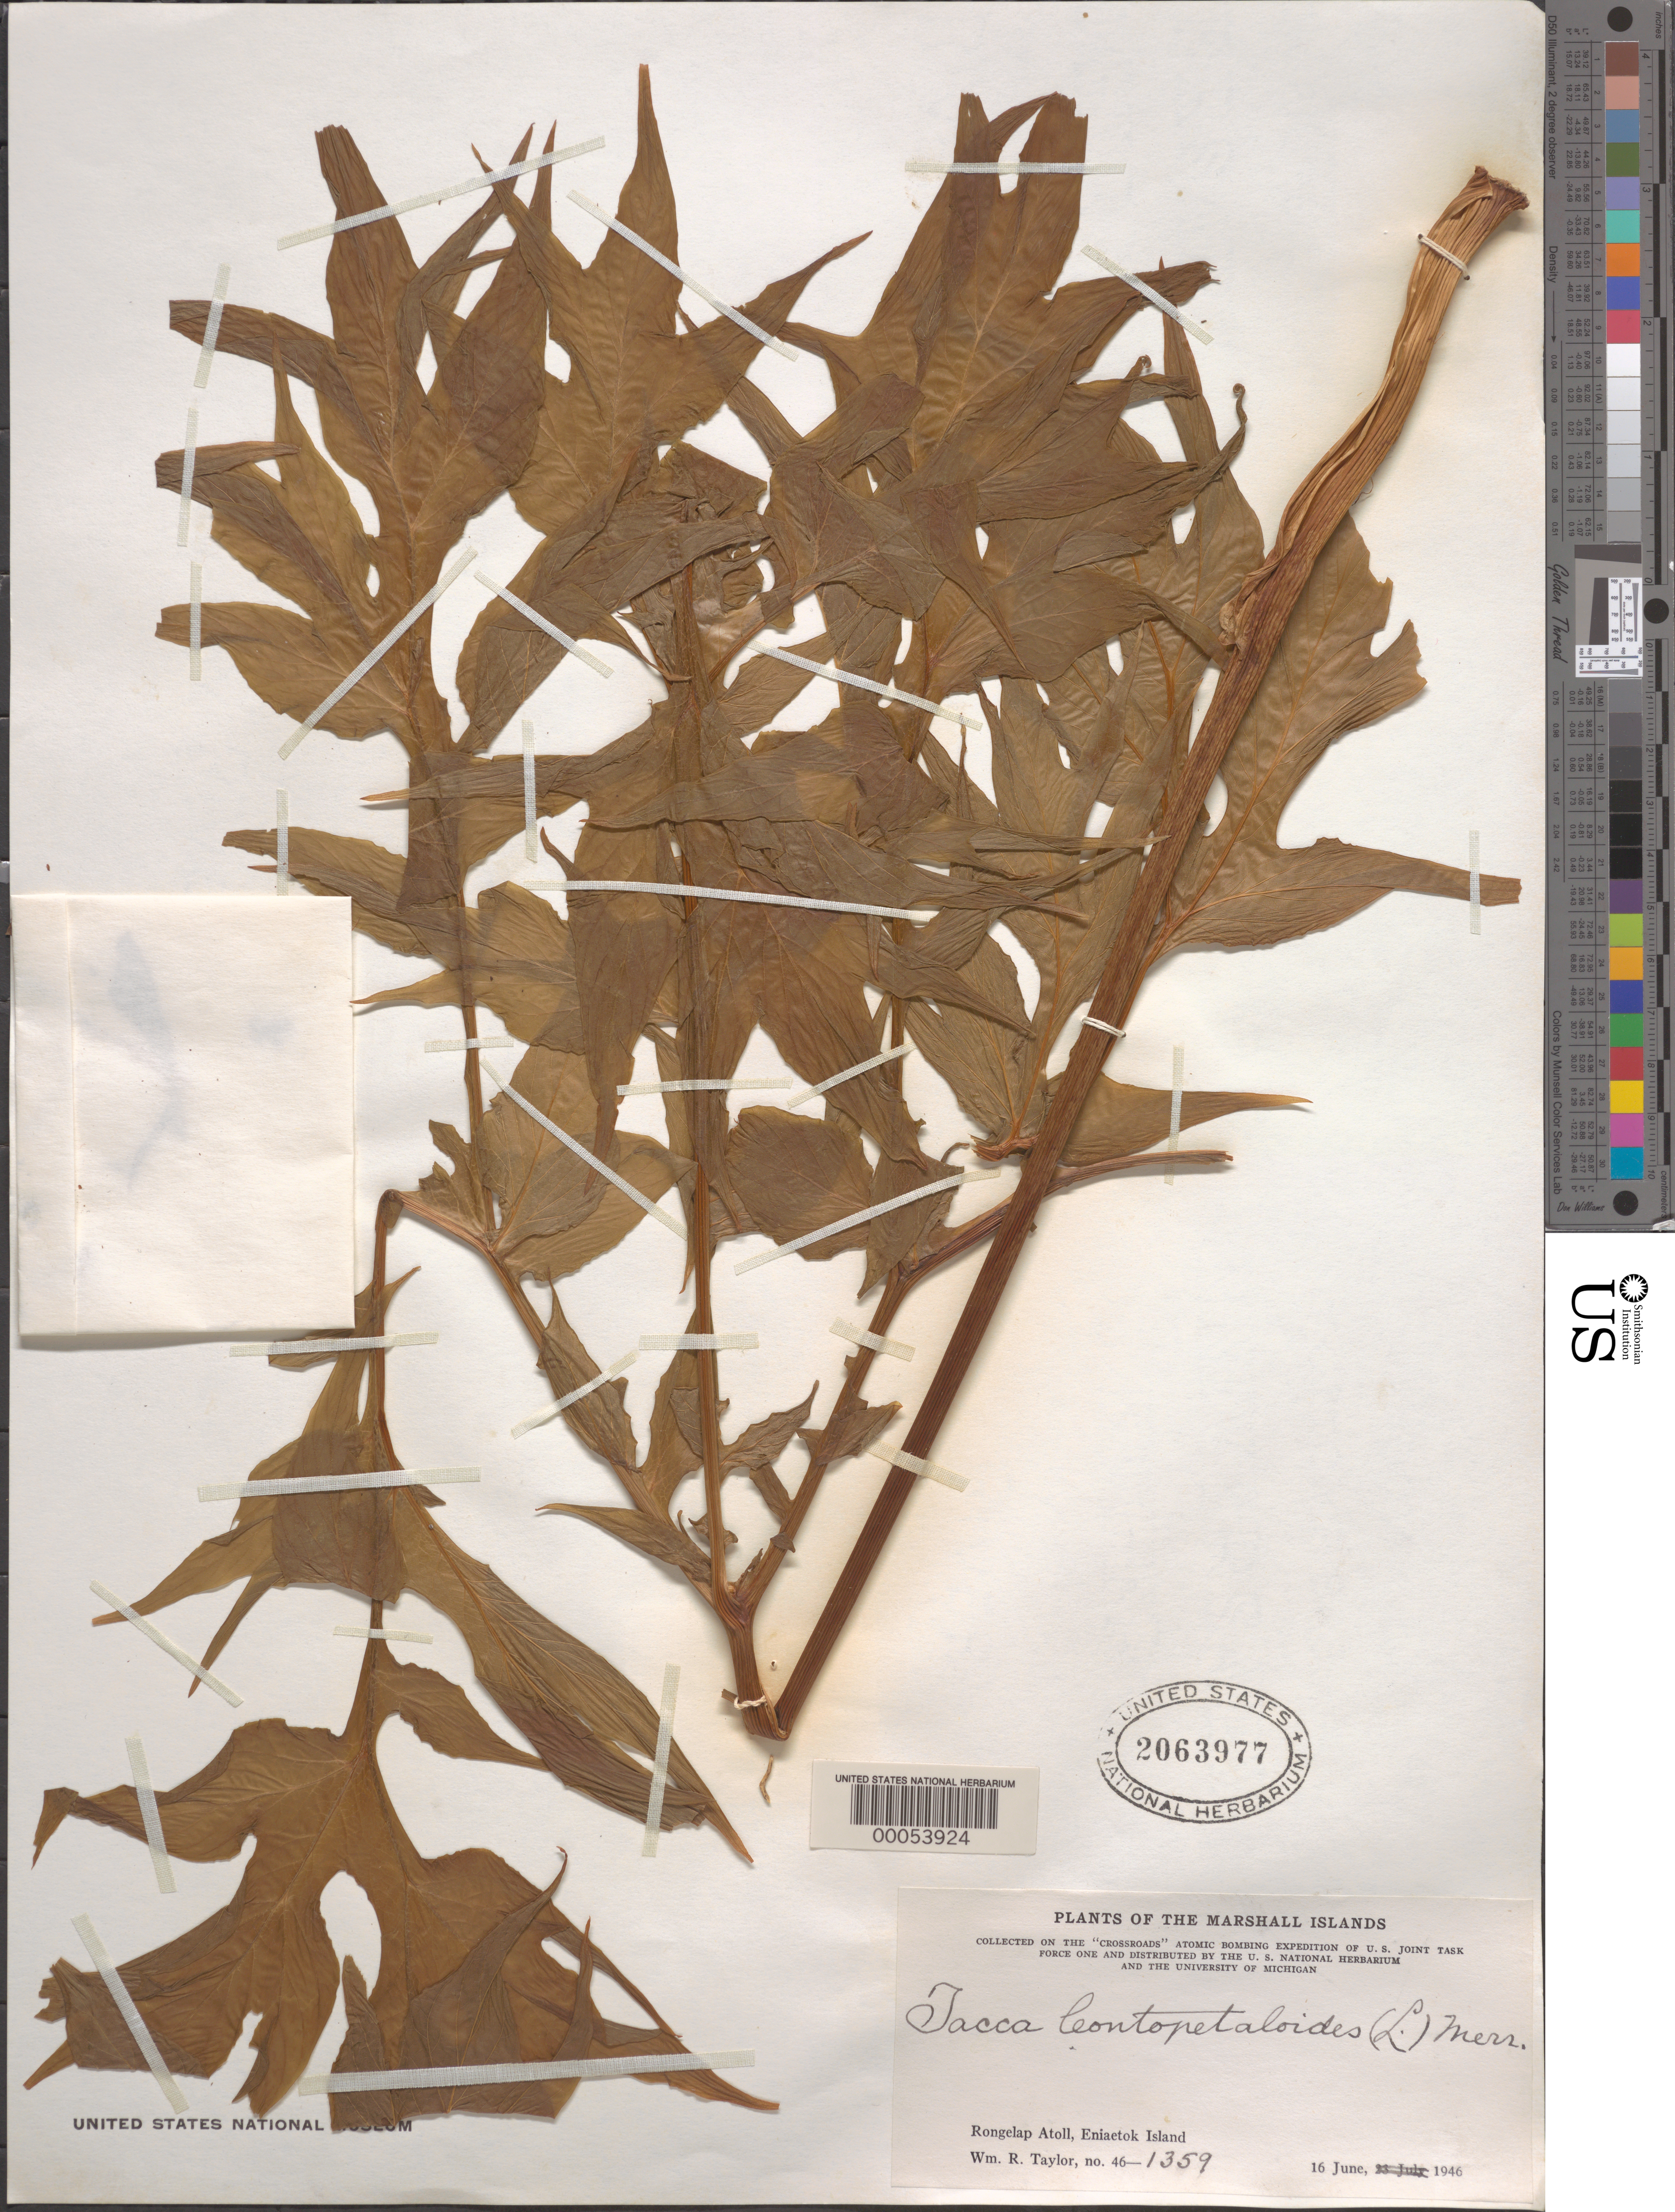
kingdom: Plantae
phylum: Tracheophyta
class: Liliopsida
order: Dioscoreales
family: Dioscoreaceae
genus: Tacca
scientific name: Tacca leontopetaloides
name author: (L.) Kuntze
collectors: W. R. Taylor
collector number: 46-1359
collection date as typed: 16 Jun 1946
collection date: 1946-06-16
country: Marshall Islands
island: Rongelap Atoll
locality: Eniaetok Islet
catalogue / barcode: US 2063977